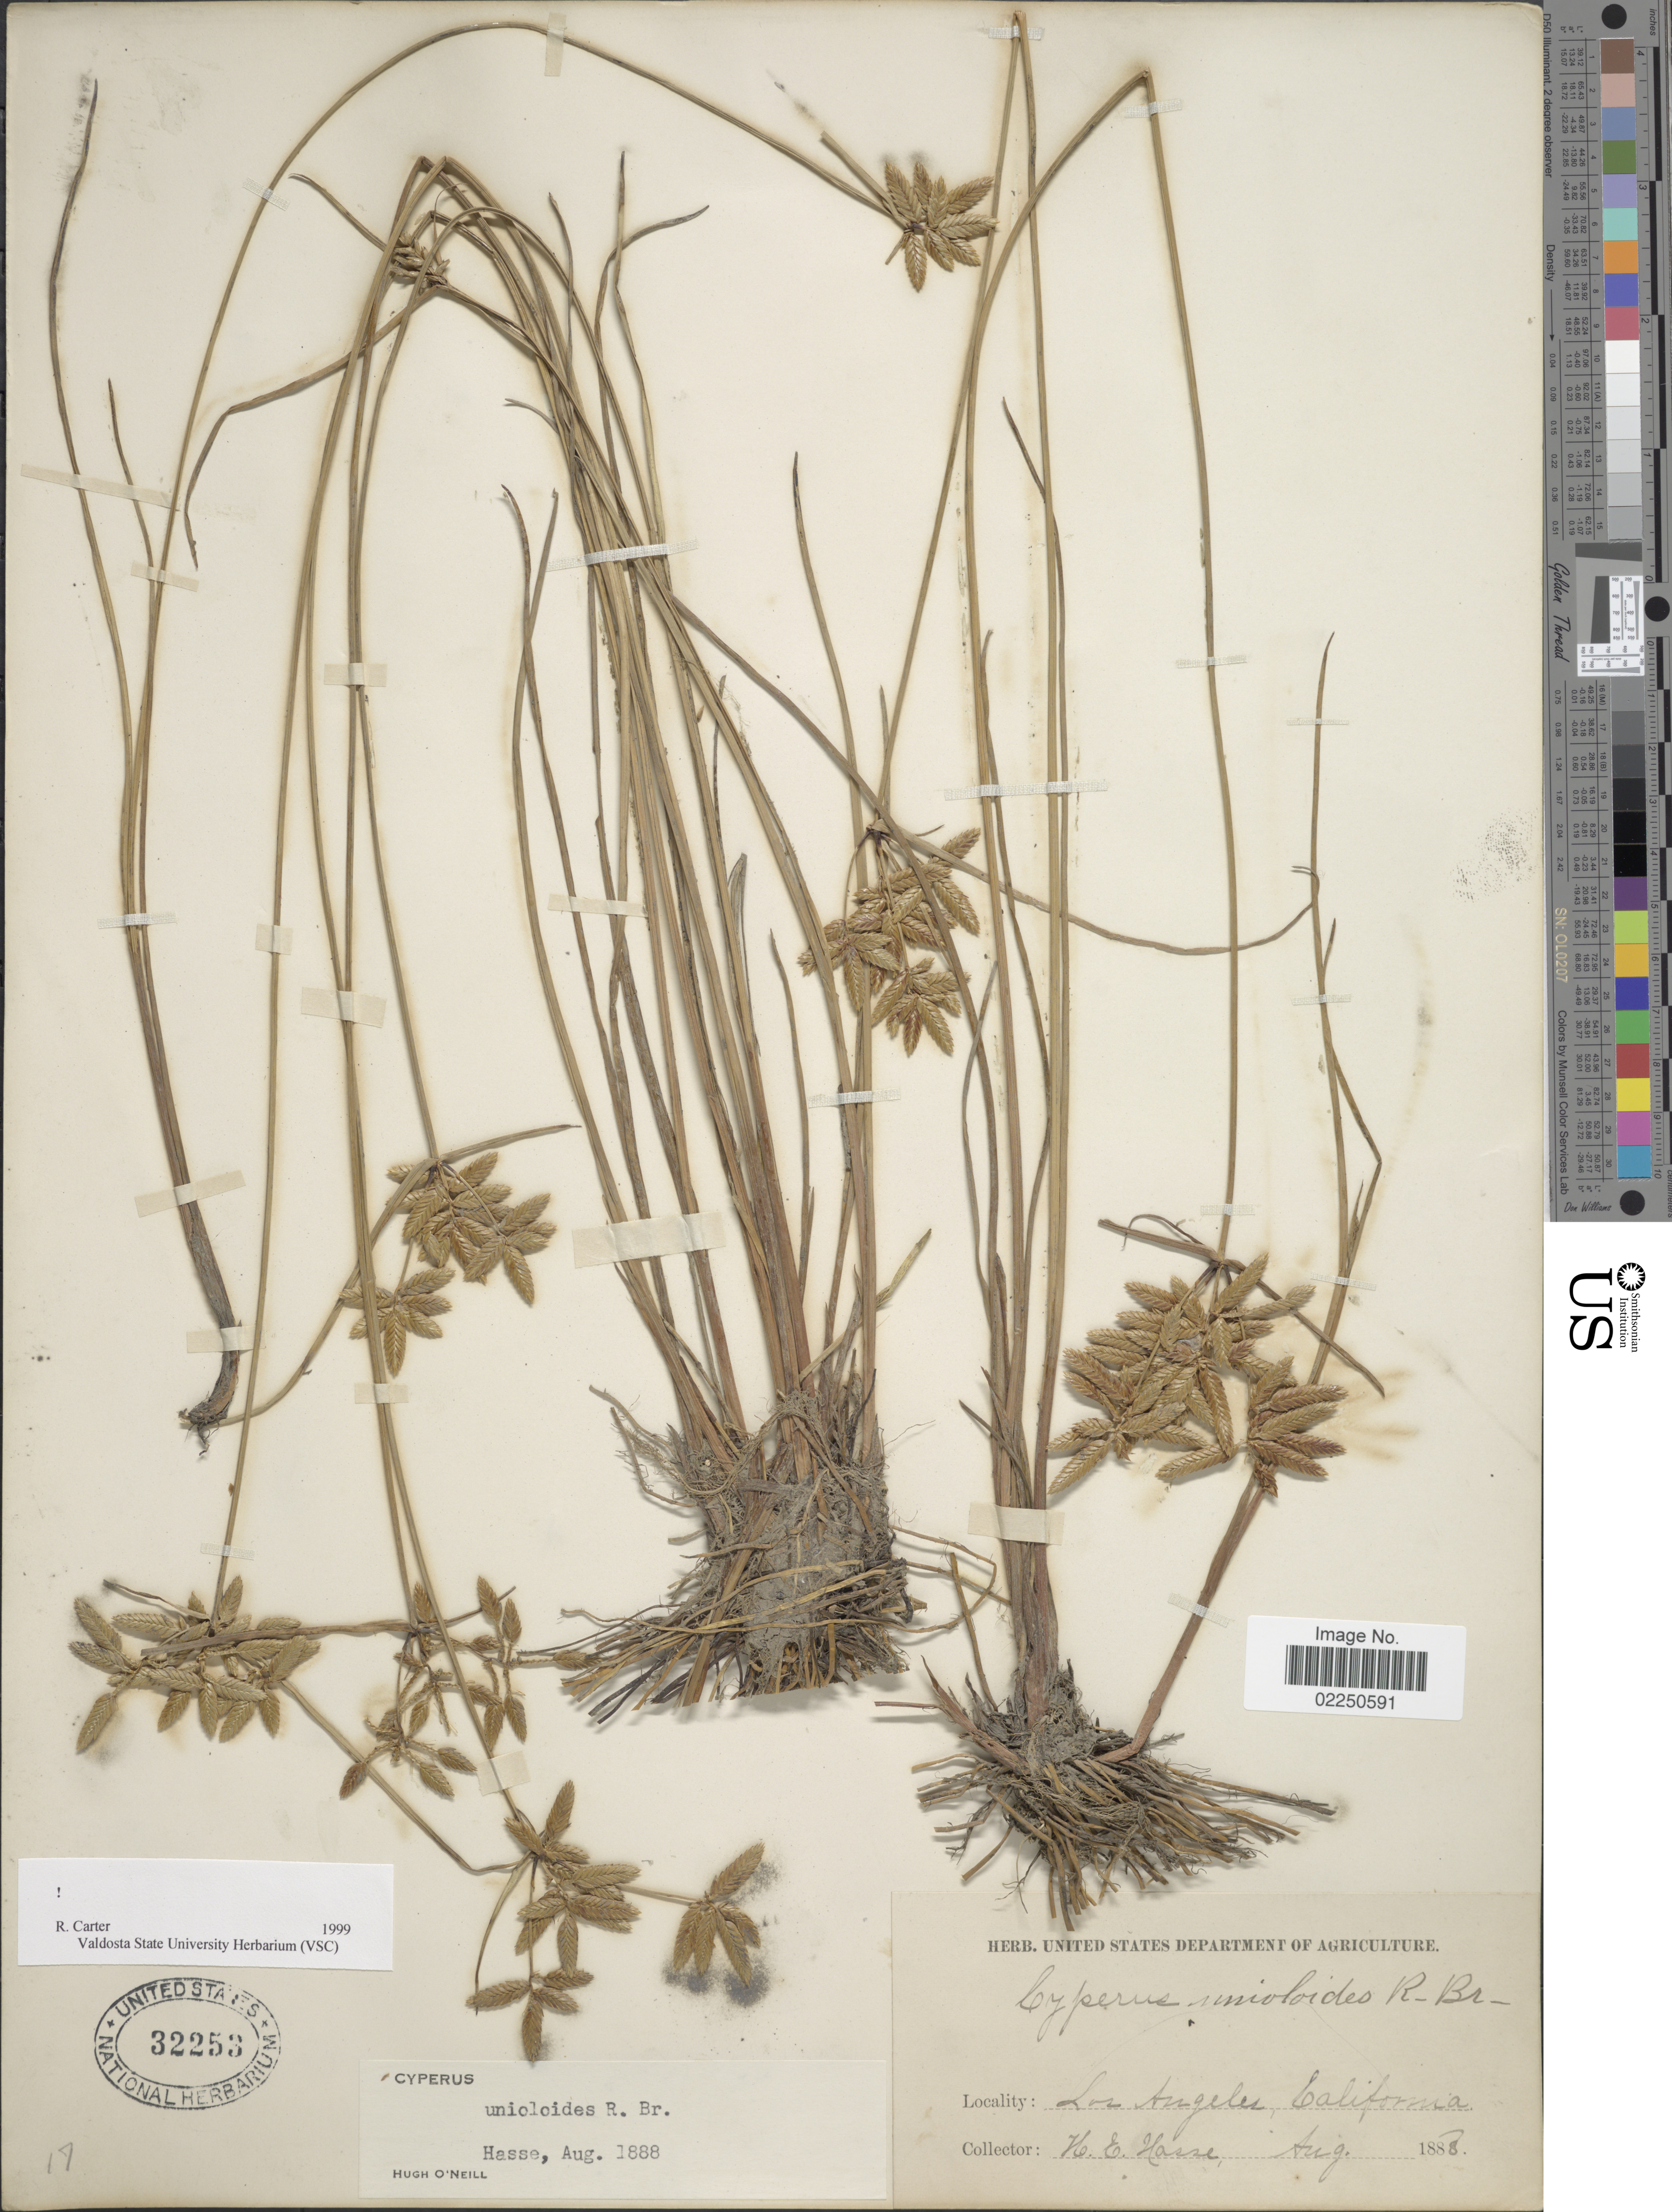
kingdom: Plantae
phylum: Tracheophyta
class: Liliopsida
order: Poales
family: Cyperaceae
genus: Cyperus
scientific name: Cyperus unioloides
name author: R. Br.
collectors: H. E. Hasse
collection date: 1888-08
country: United States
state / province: California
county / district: Los Angeles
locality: Los Angeles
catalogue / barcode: US 32253